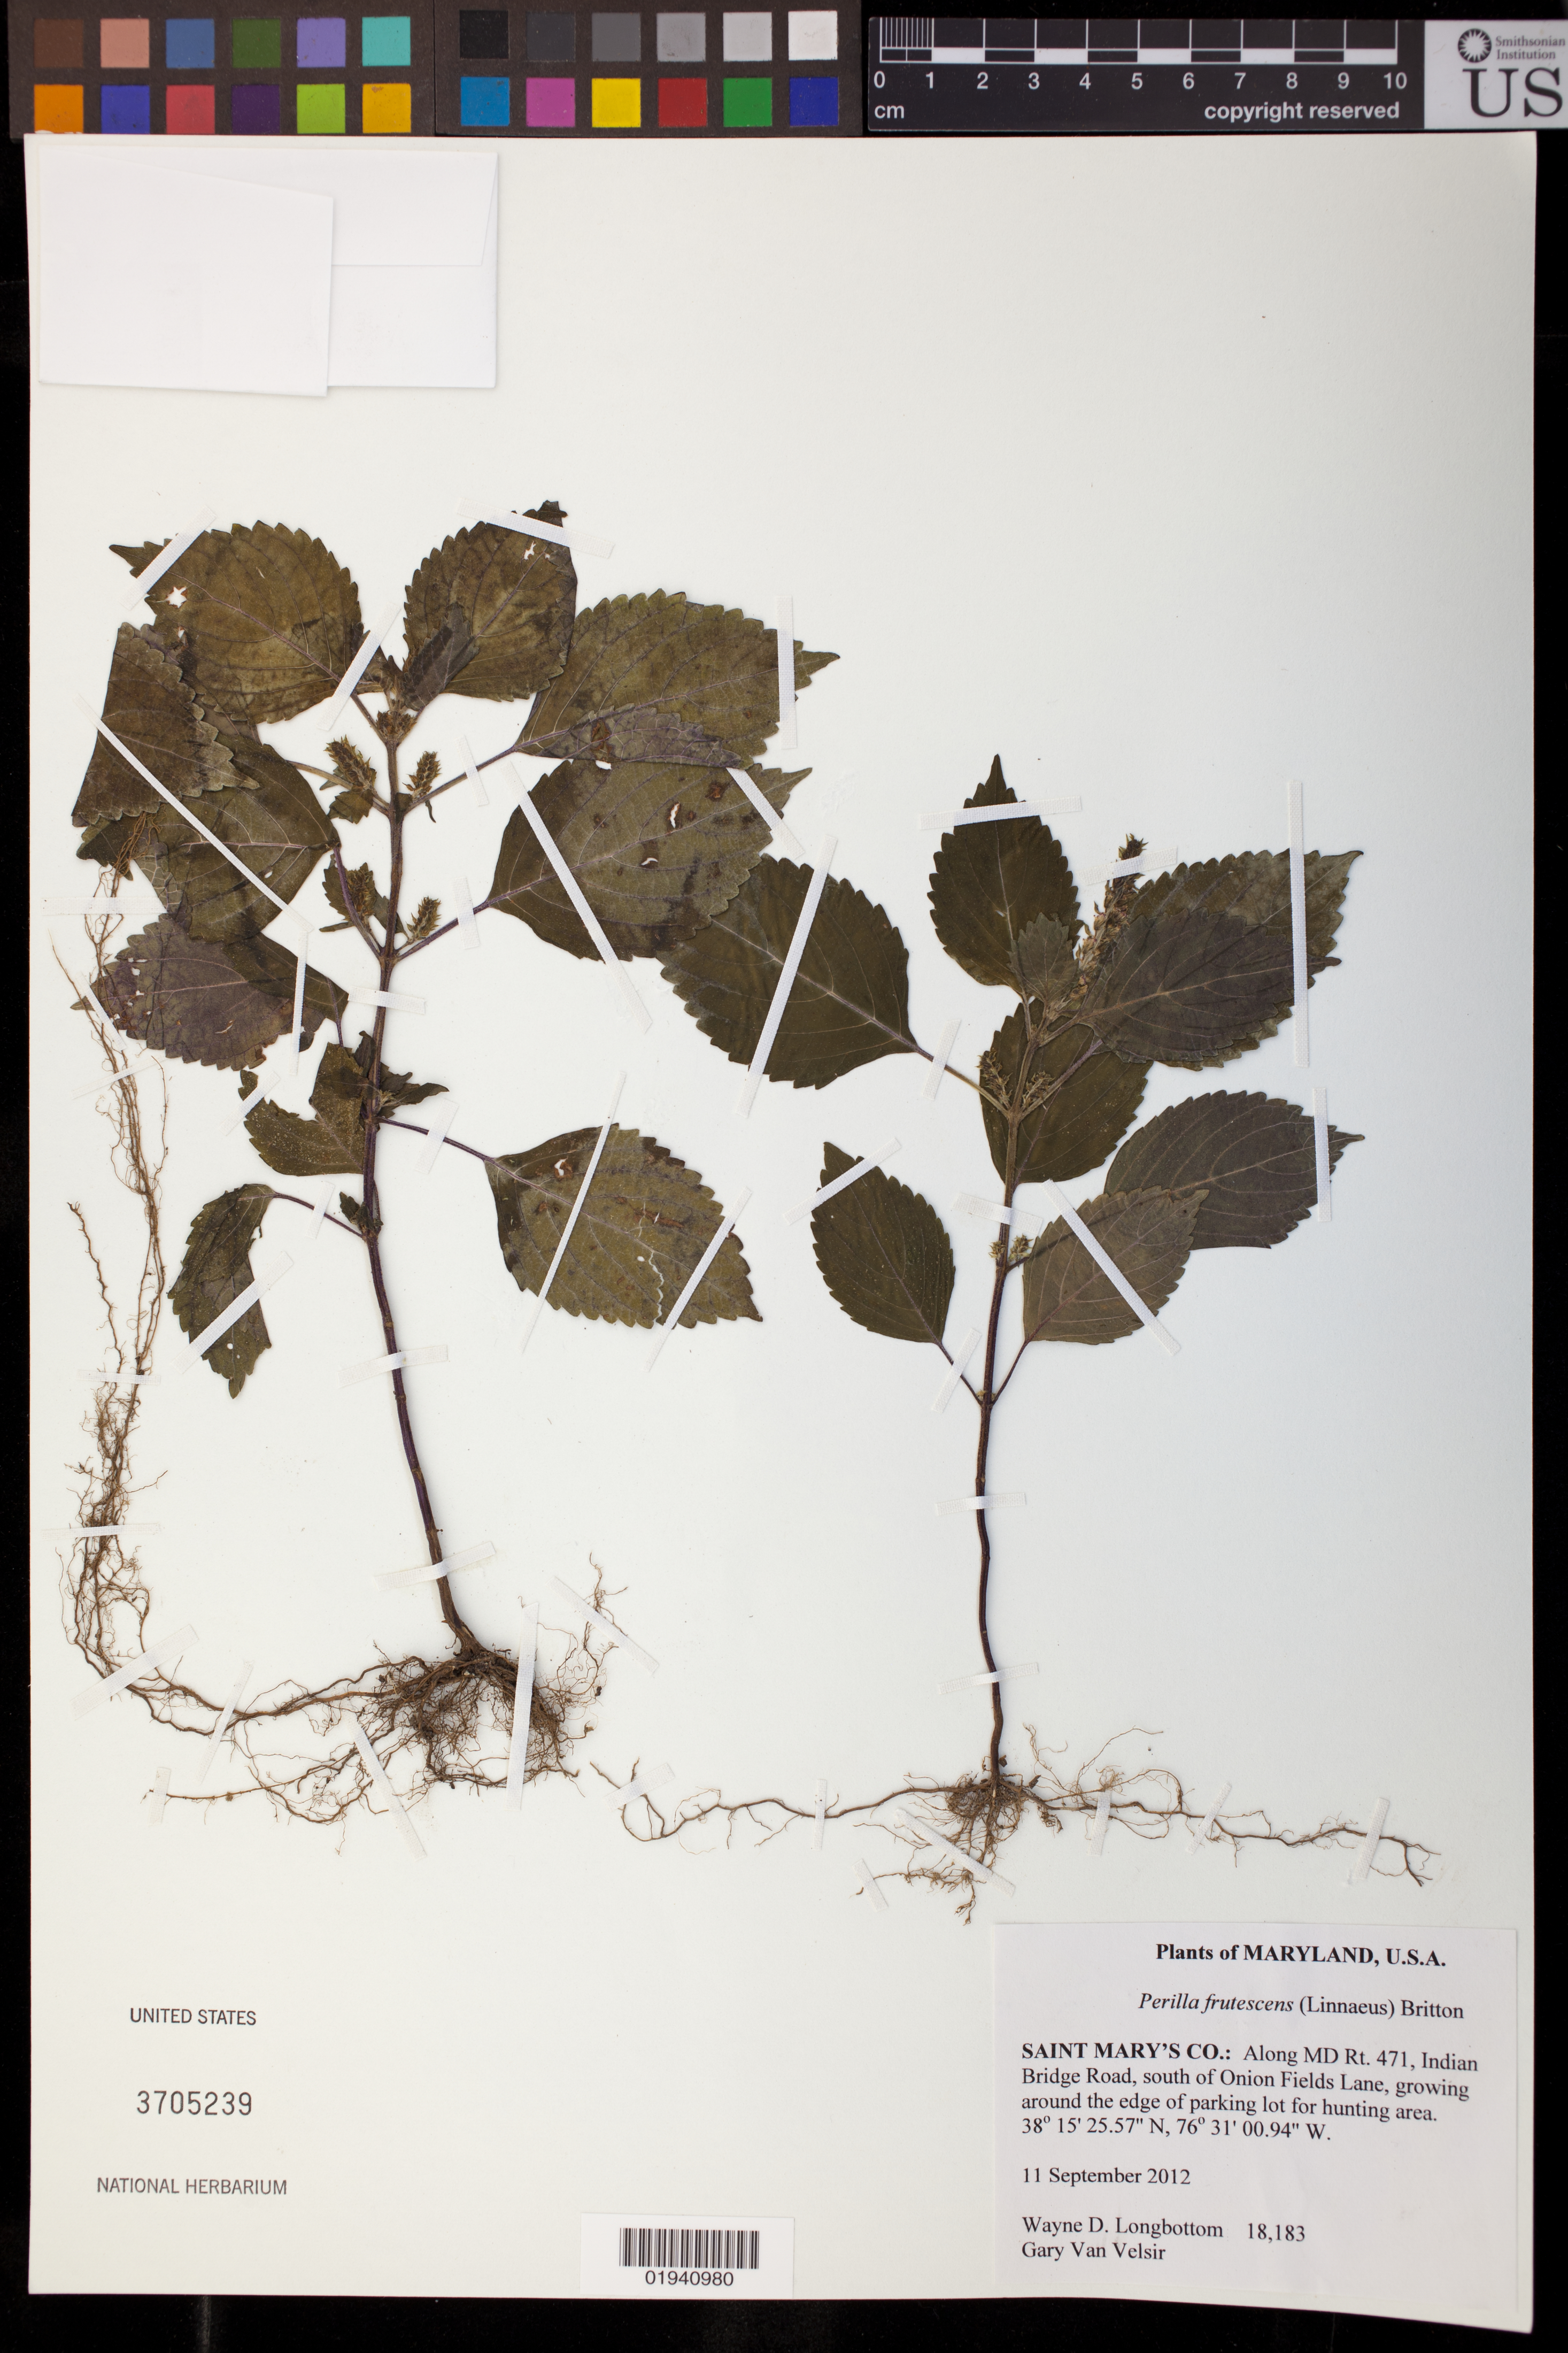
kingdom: Plantae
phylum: Tracheophyta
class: Magnoliopsida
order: Lamiales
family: Lamiaceae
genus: Perilla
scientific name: Perilla frutescens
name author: (L.) Britton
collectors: W. D. Longbottom & G. Van Velsir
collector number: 18183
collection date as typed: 11 September 2012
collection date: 2012-09-11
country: United States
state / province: Maryland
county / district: St. Mary's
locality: Along MD Rt. 471, Indian Bridge Road, south of Onion Fields Lane, growing around the edge of parking lot for hunting area.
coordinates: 38 15 25.57 N, 76 31 0.94 W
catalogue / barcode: US 3705239